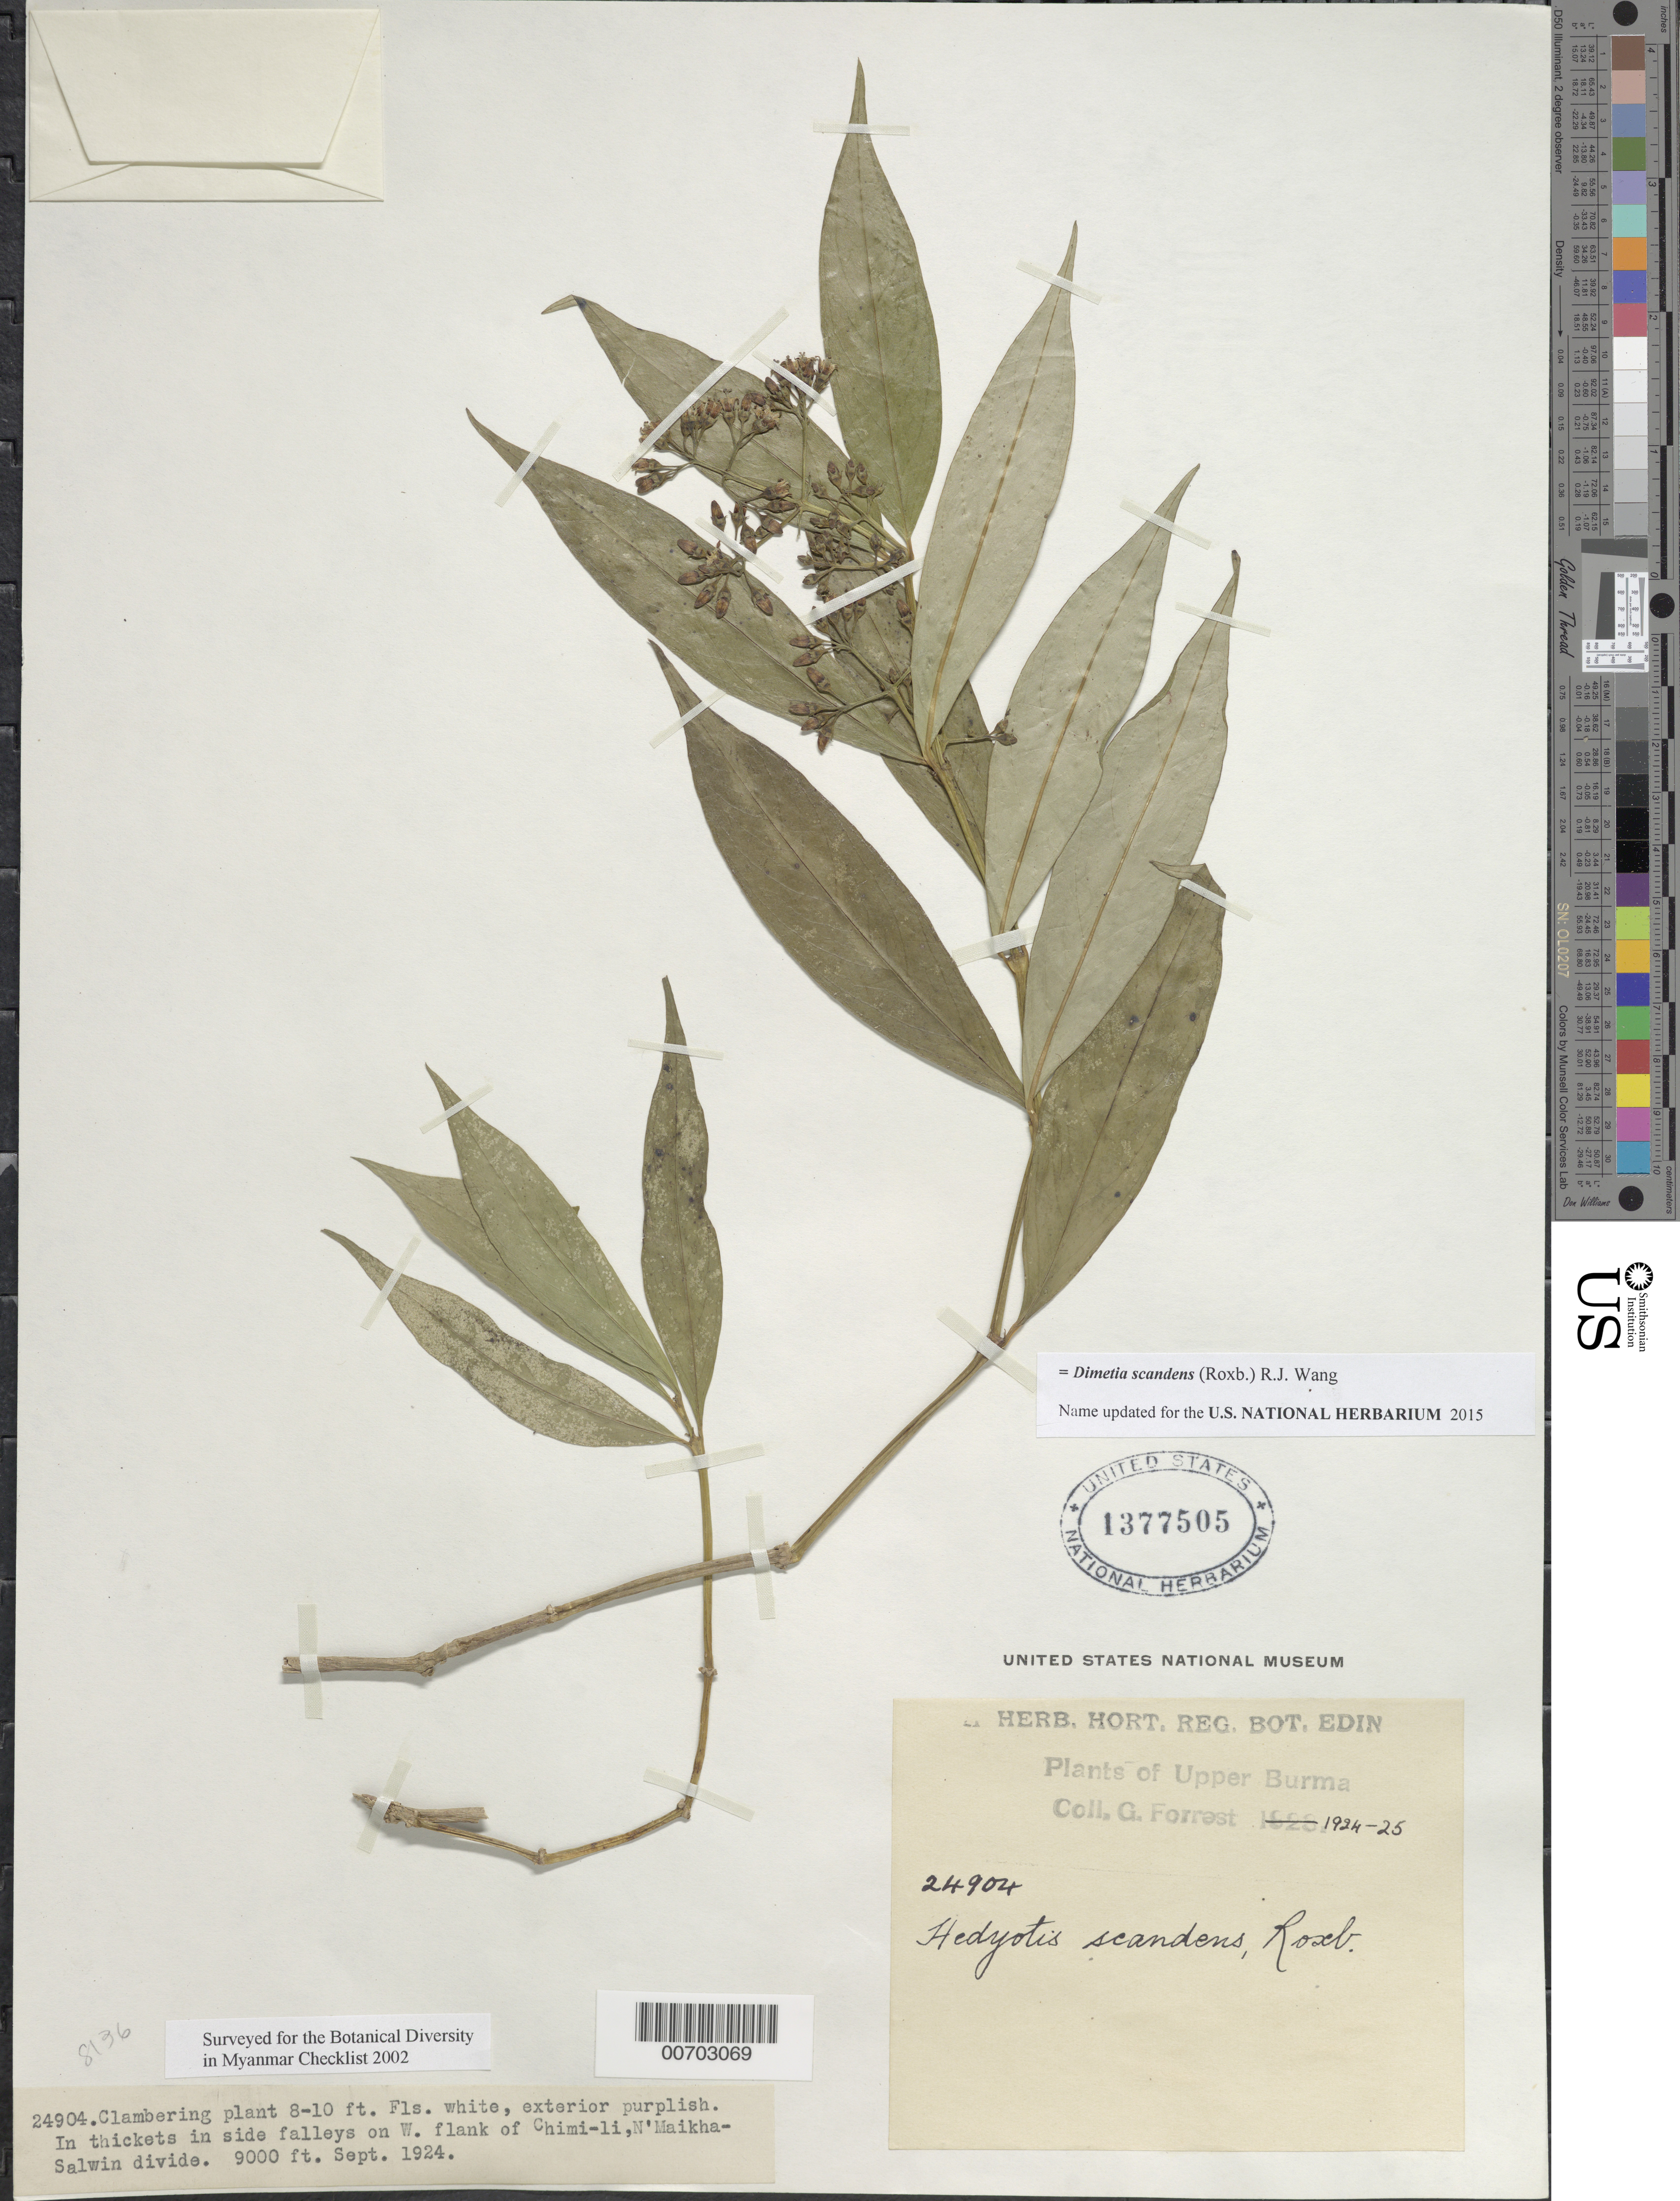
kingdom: Plantae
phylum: Tracheophyta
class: Magnoliopsida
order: Gentianales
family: Rubiaceae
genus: Hedyotis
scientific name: Hedyotis scandens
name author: Roxb.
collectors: G. Forrest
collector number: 24904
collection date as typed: Sep 1924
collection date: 1924-09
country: Myanmar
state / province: Kachin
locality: N'Maikha-Salwin Divide, Chimi-'li, W flank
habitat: Thickets in side valleys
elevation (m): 2743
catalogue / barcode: US 1377505